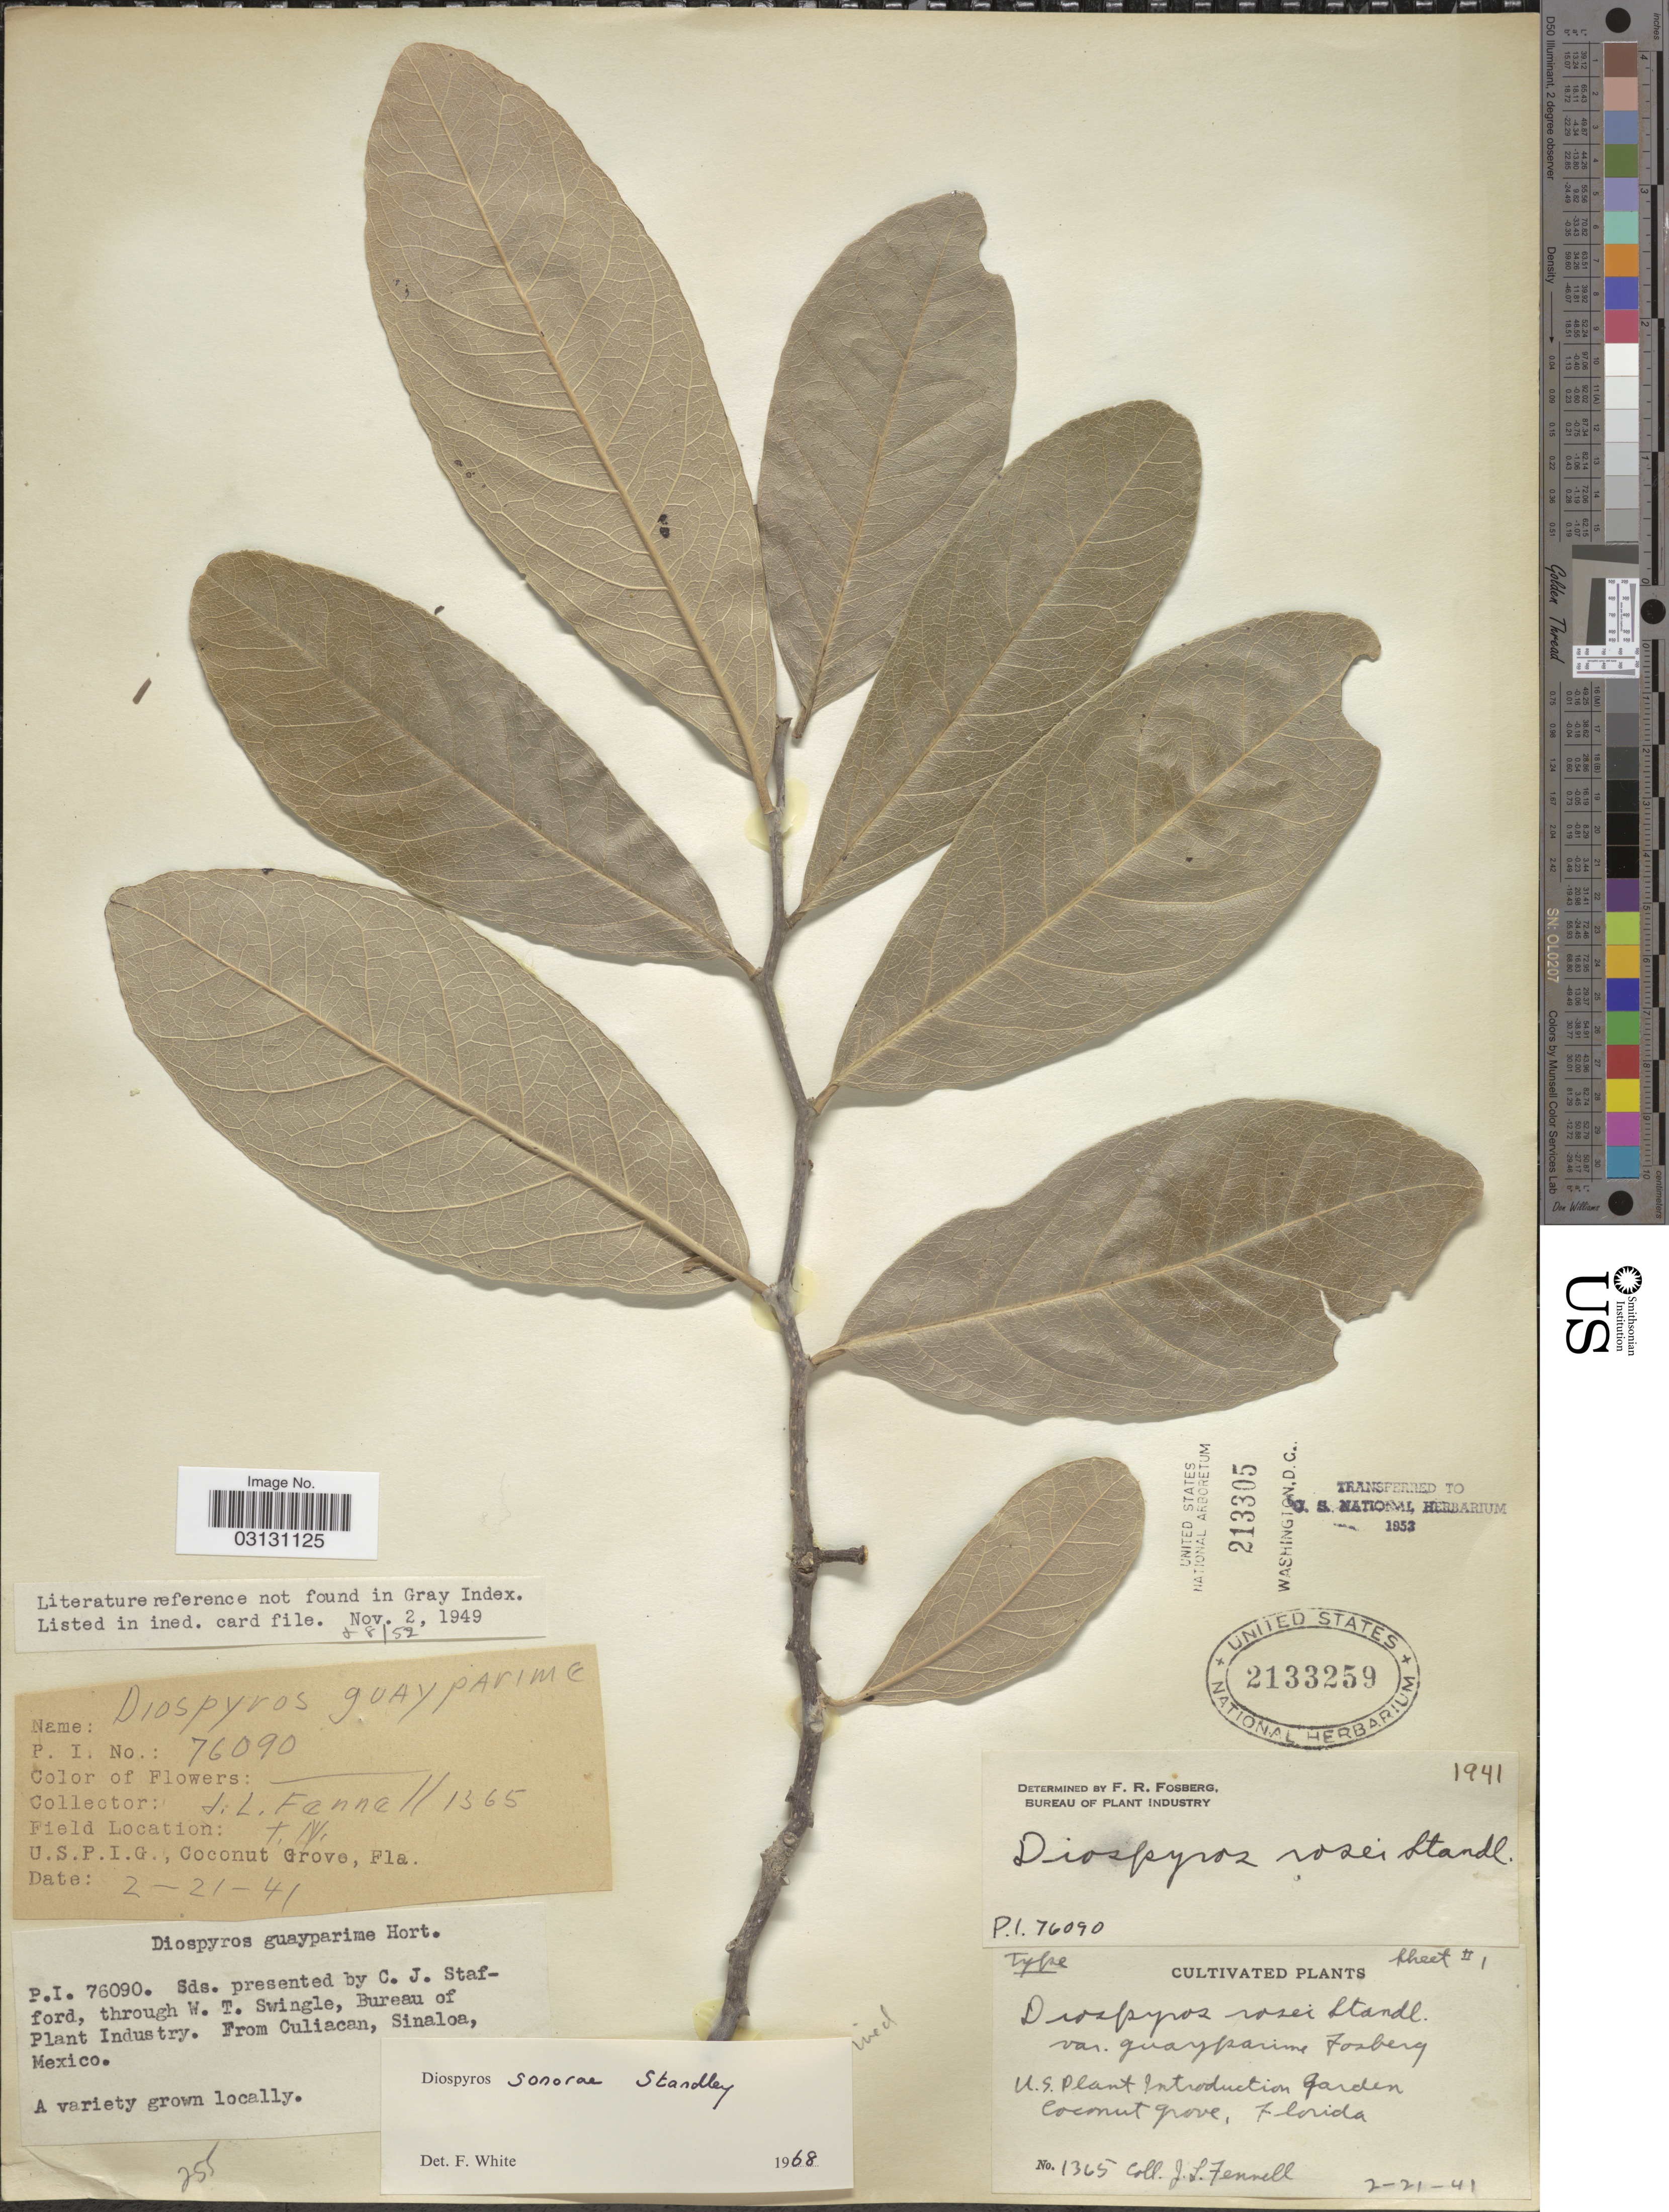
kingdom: Plantae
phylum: Tracheophyta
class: Magnoliopsida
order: Ericales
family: Ebenaceae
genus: Diospyros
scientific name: Diospyros sonorae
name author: Standl.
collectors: J. L. Fennell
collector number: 1365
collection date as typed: Transcribed d/m/y: 21/2/41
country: United States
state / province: Florida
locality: U.S. Plant Introduction Garden Coconut Grove.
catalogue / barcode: US 2133259